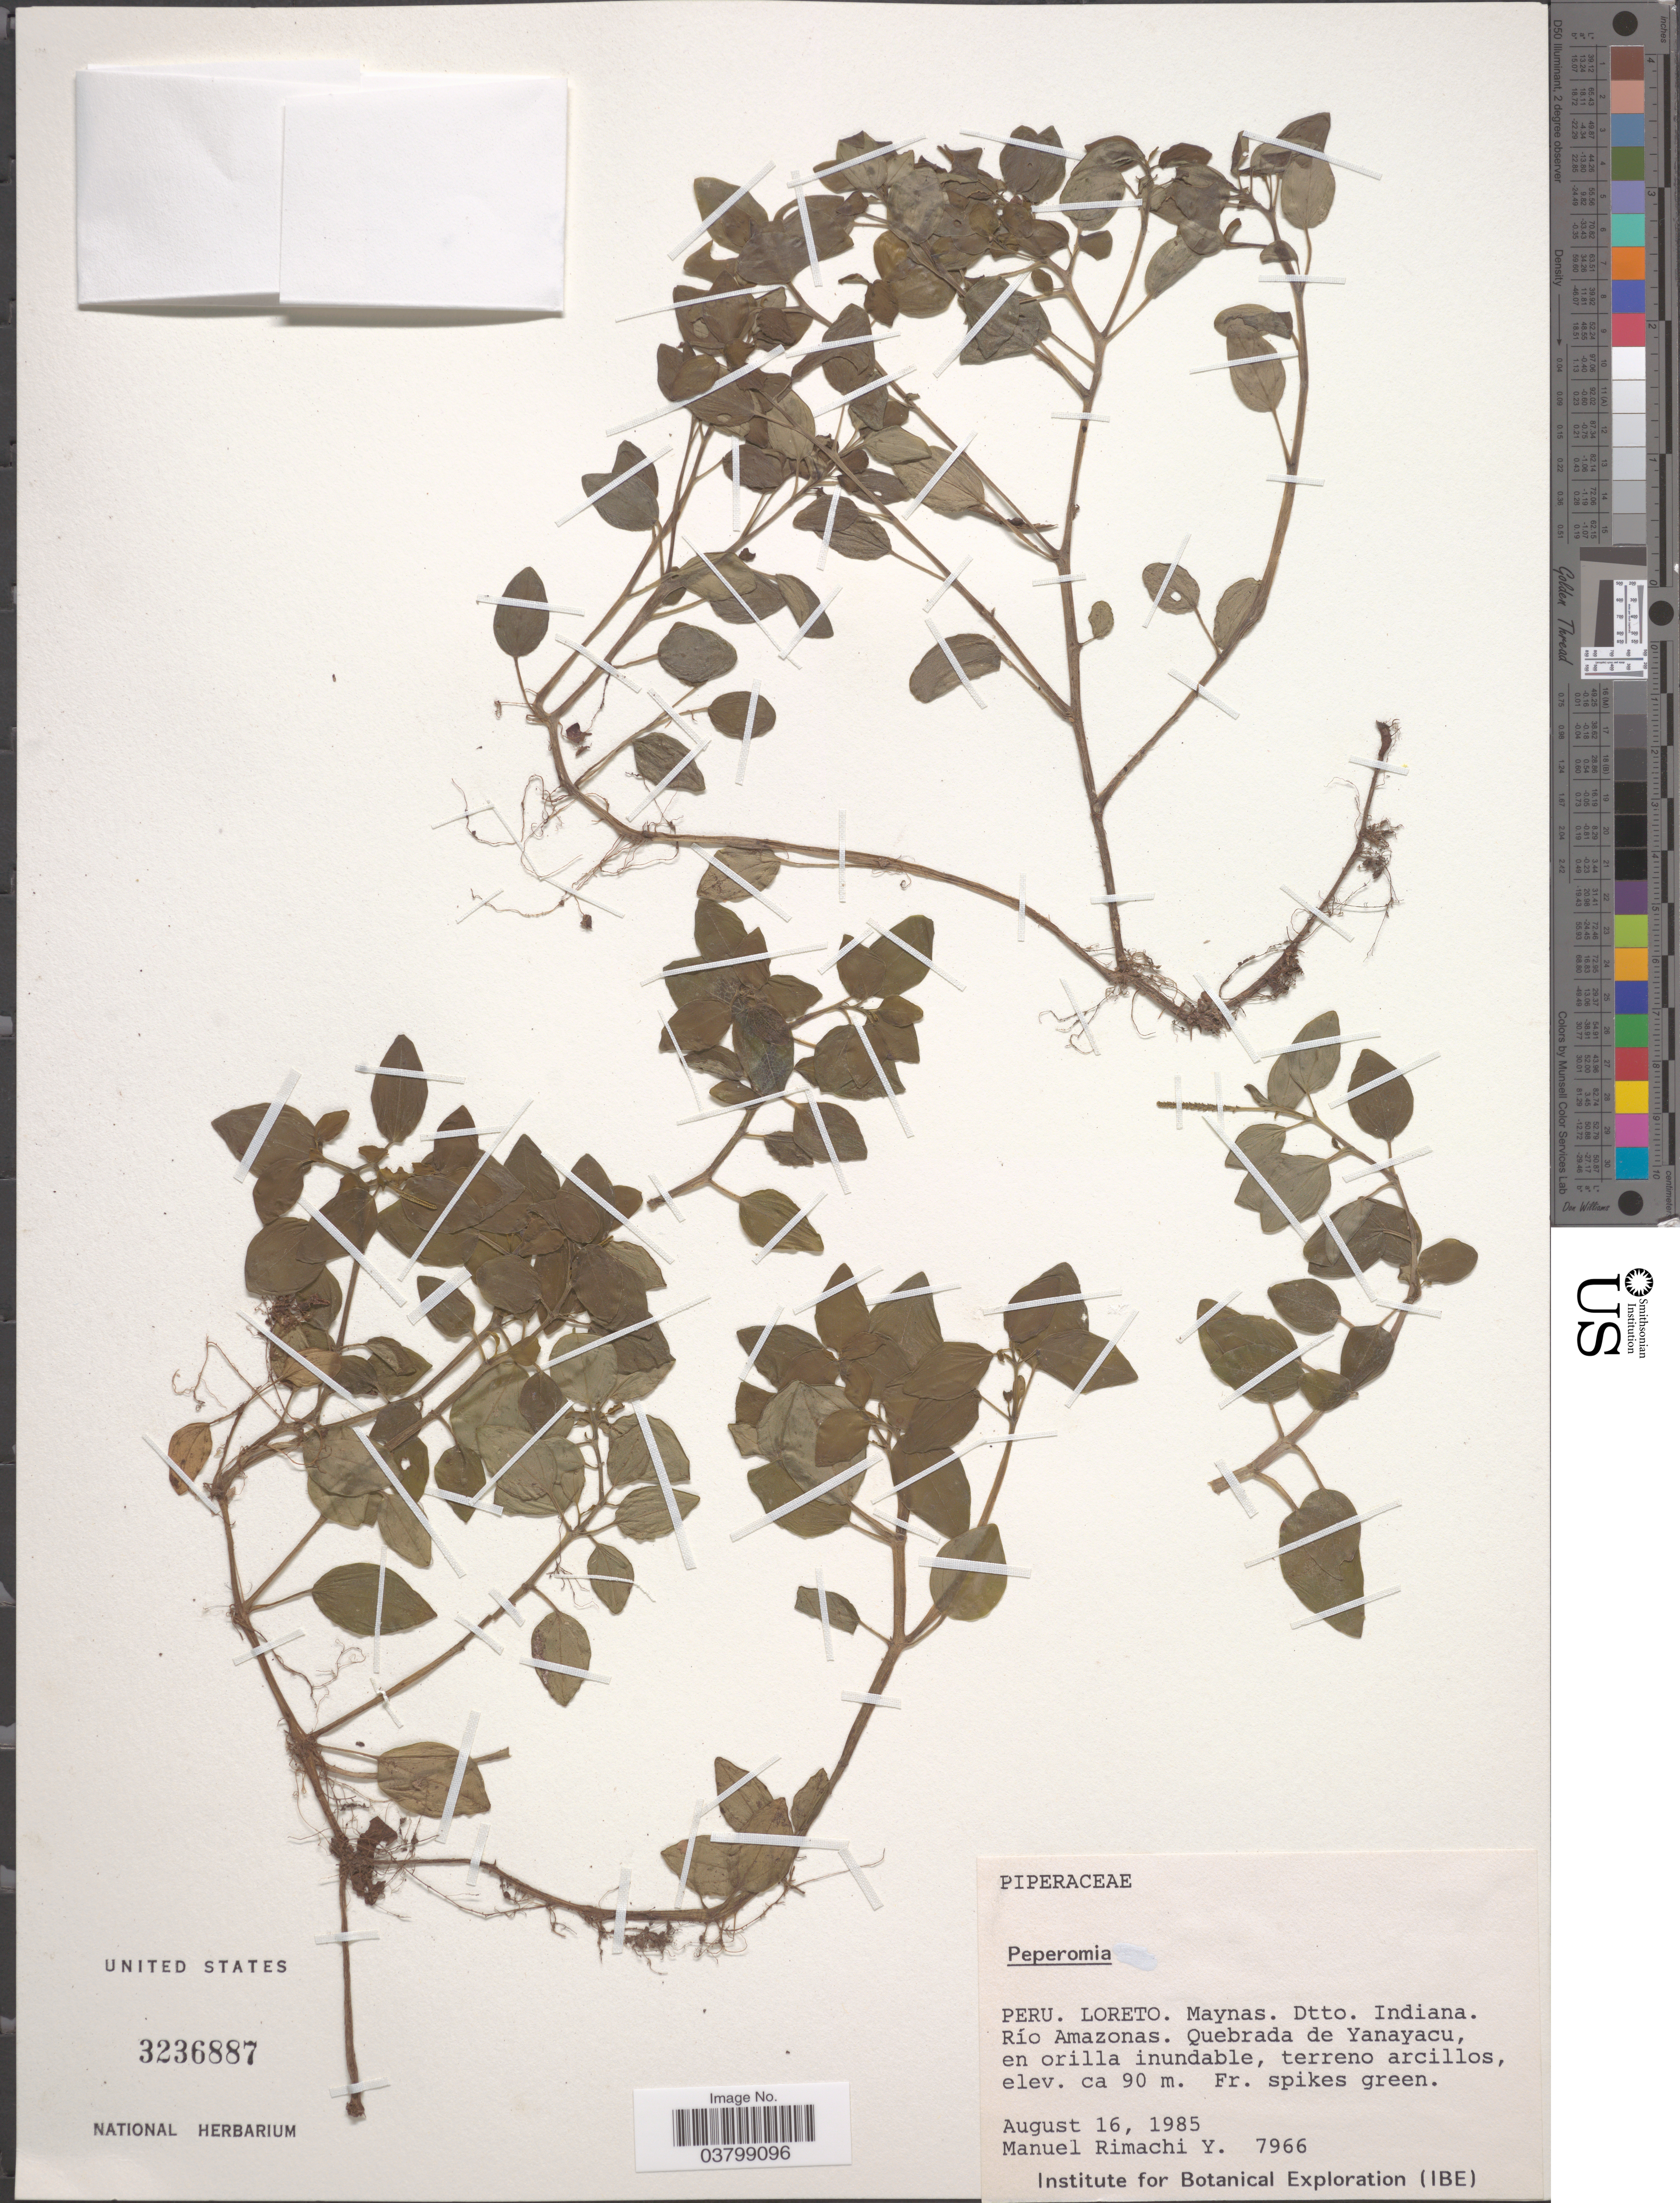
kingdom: Plantae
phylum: Tracheophyta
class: Magnoliopsida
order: Piperales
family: Piperaceae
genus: Peperomia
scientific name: Peperomia sp.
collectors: M. Rimachi Y.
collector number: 7966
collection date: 1985-08-16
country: Peru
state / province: Loreto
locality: Maynas. Dtto. Indiana. Río Amazonas. Quebrada de Yanayacu, en orilla inundable, terreno arcillos.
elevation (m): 90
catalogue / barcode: US 3236887